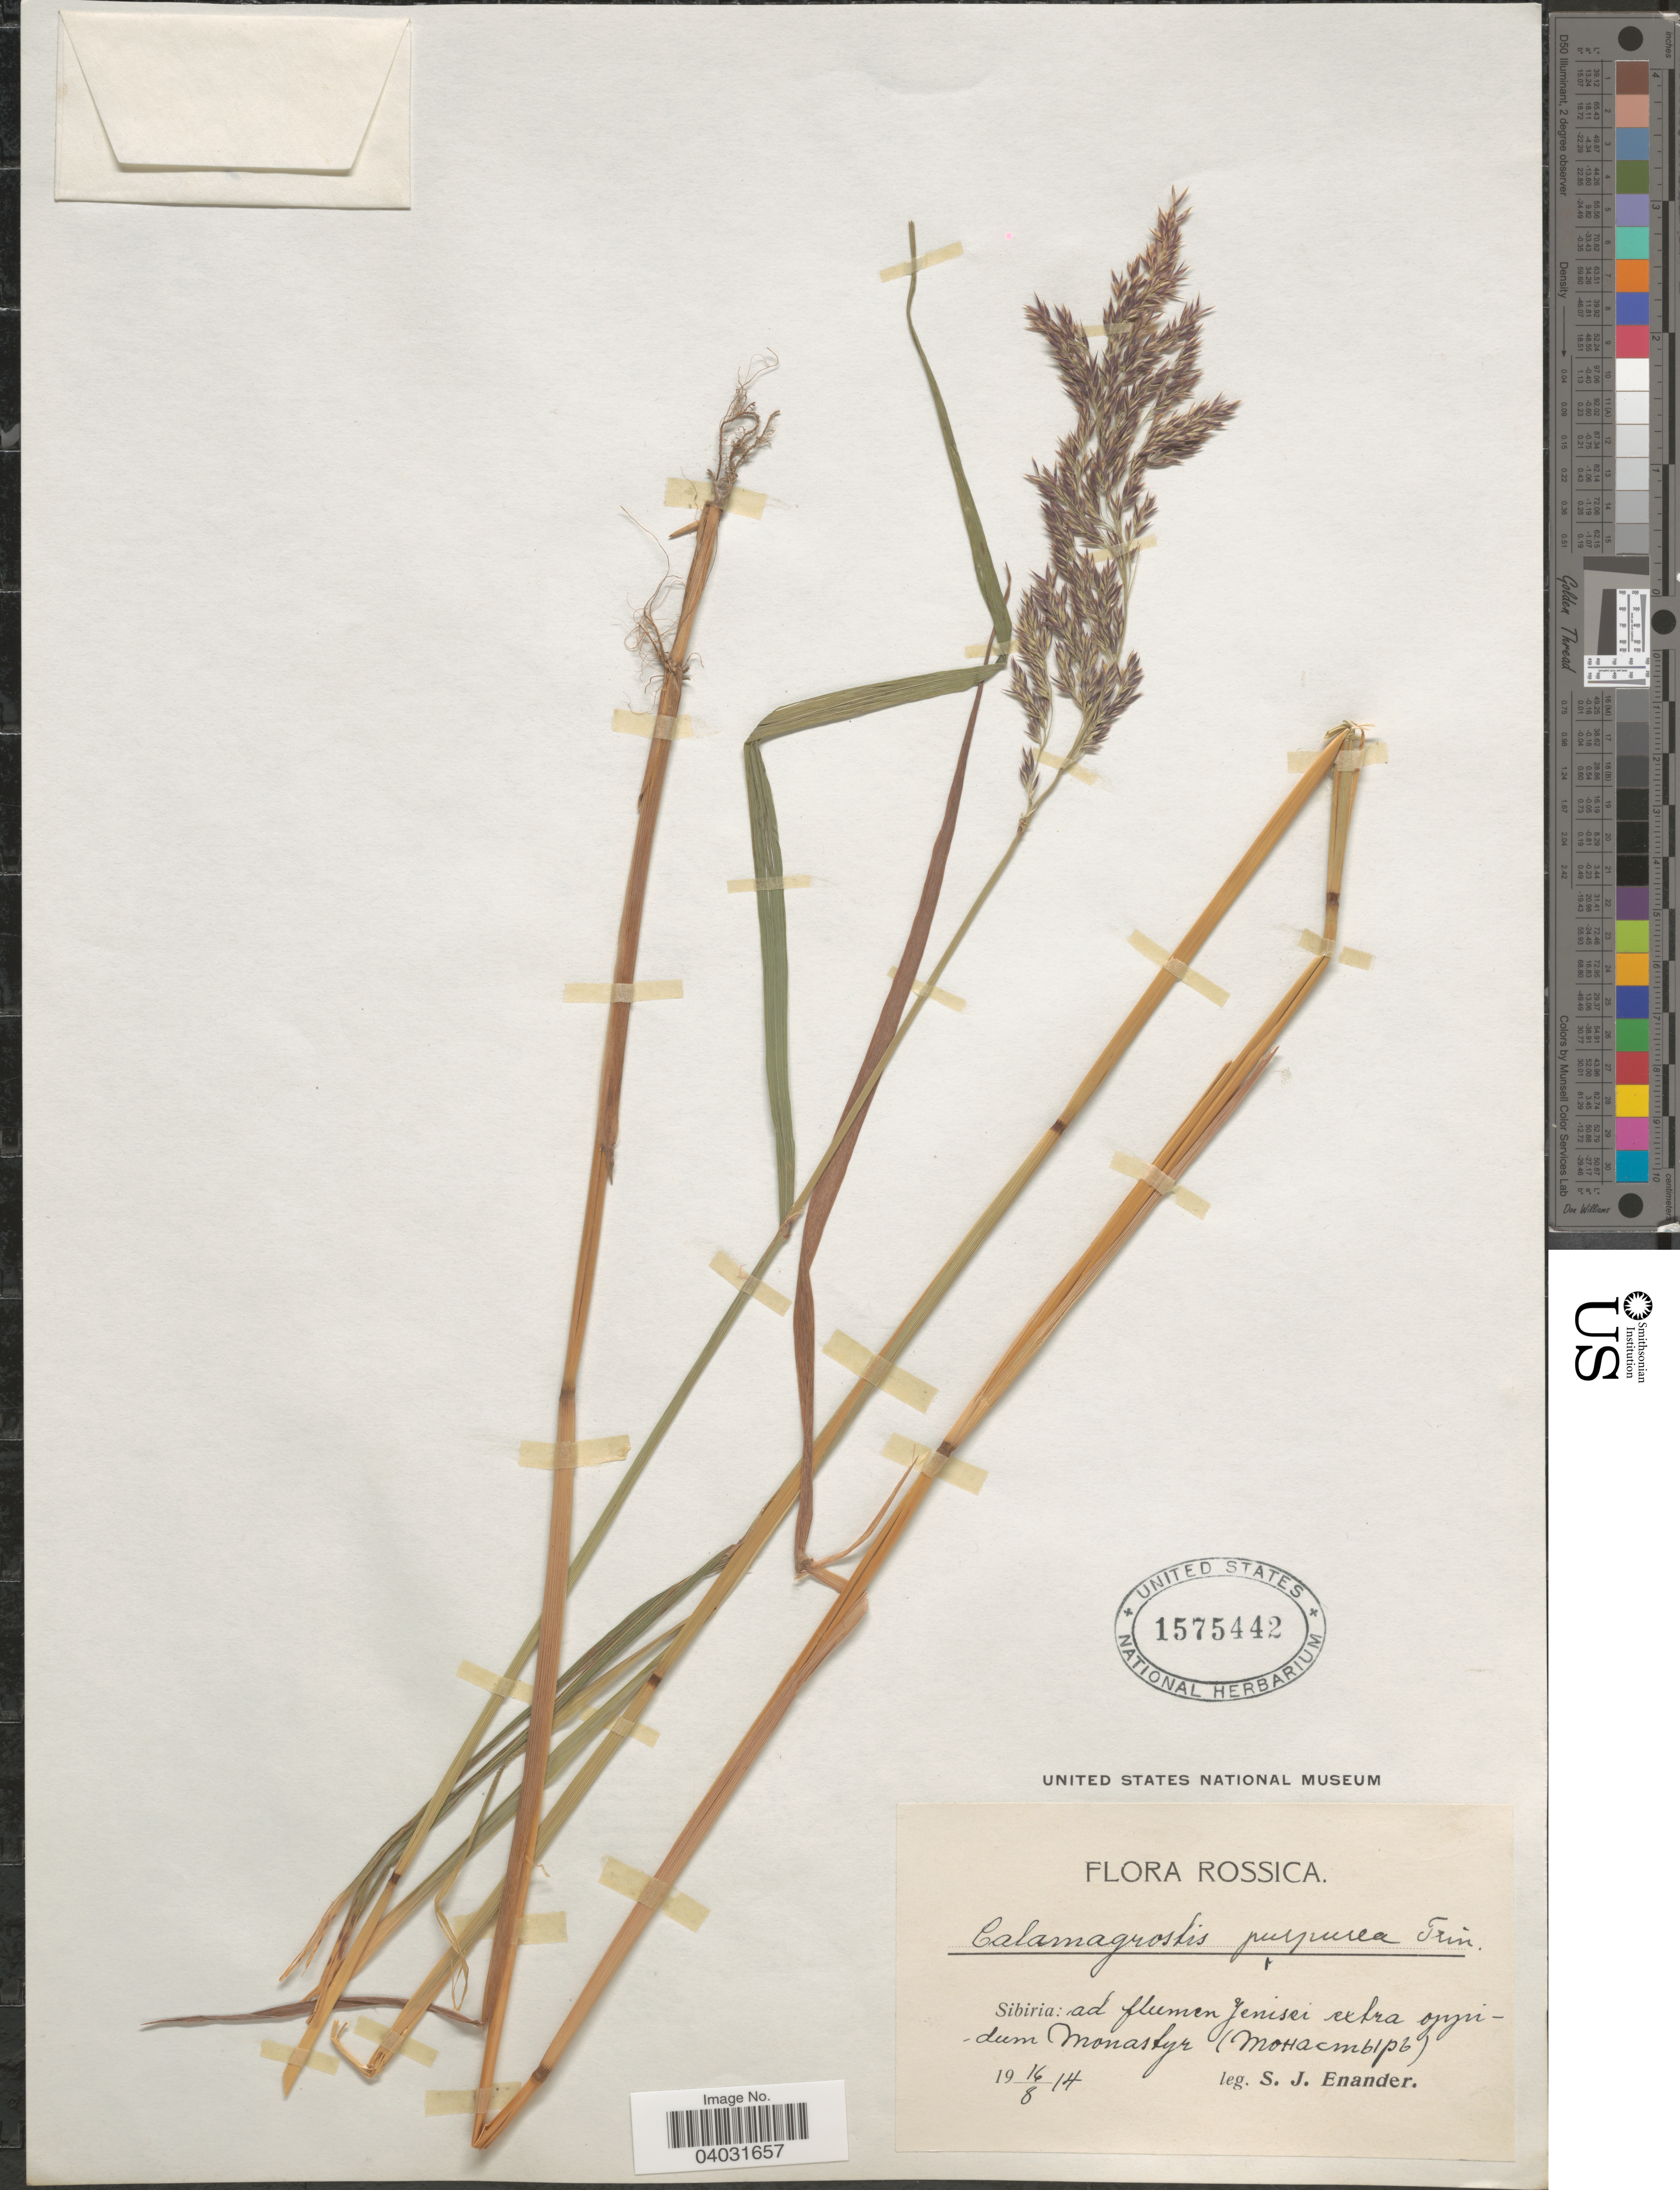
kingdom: Plantae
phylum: Tracheophyta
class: Liliopsida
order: Poales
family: Poaceae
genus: Calamagrostis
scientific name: Calamagrostis purpurea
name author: (Trin.) Trin.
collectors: S. Enander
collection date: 1914-08-16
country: Russian Federation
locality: Rossica. Sibiria: ad flumen Jenisei extra oppidum Monastyr (X).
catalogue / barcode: US 1575442